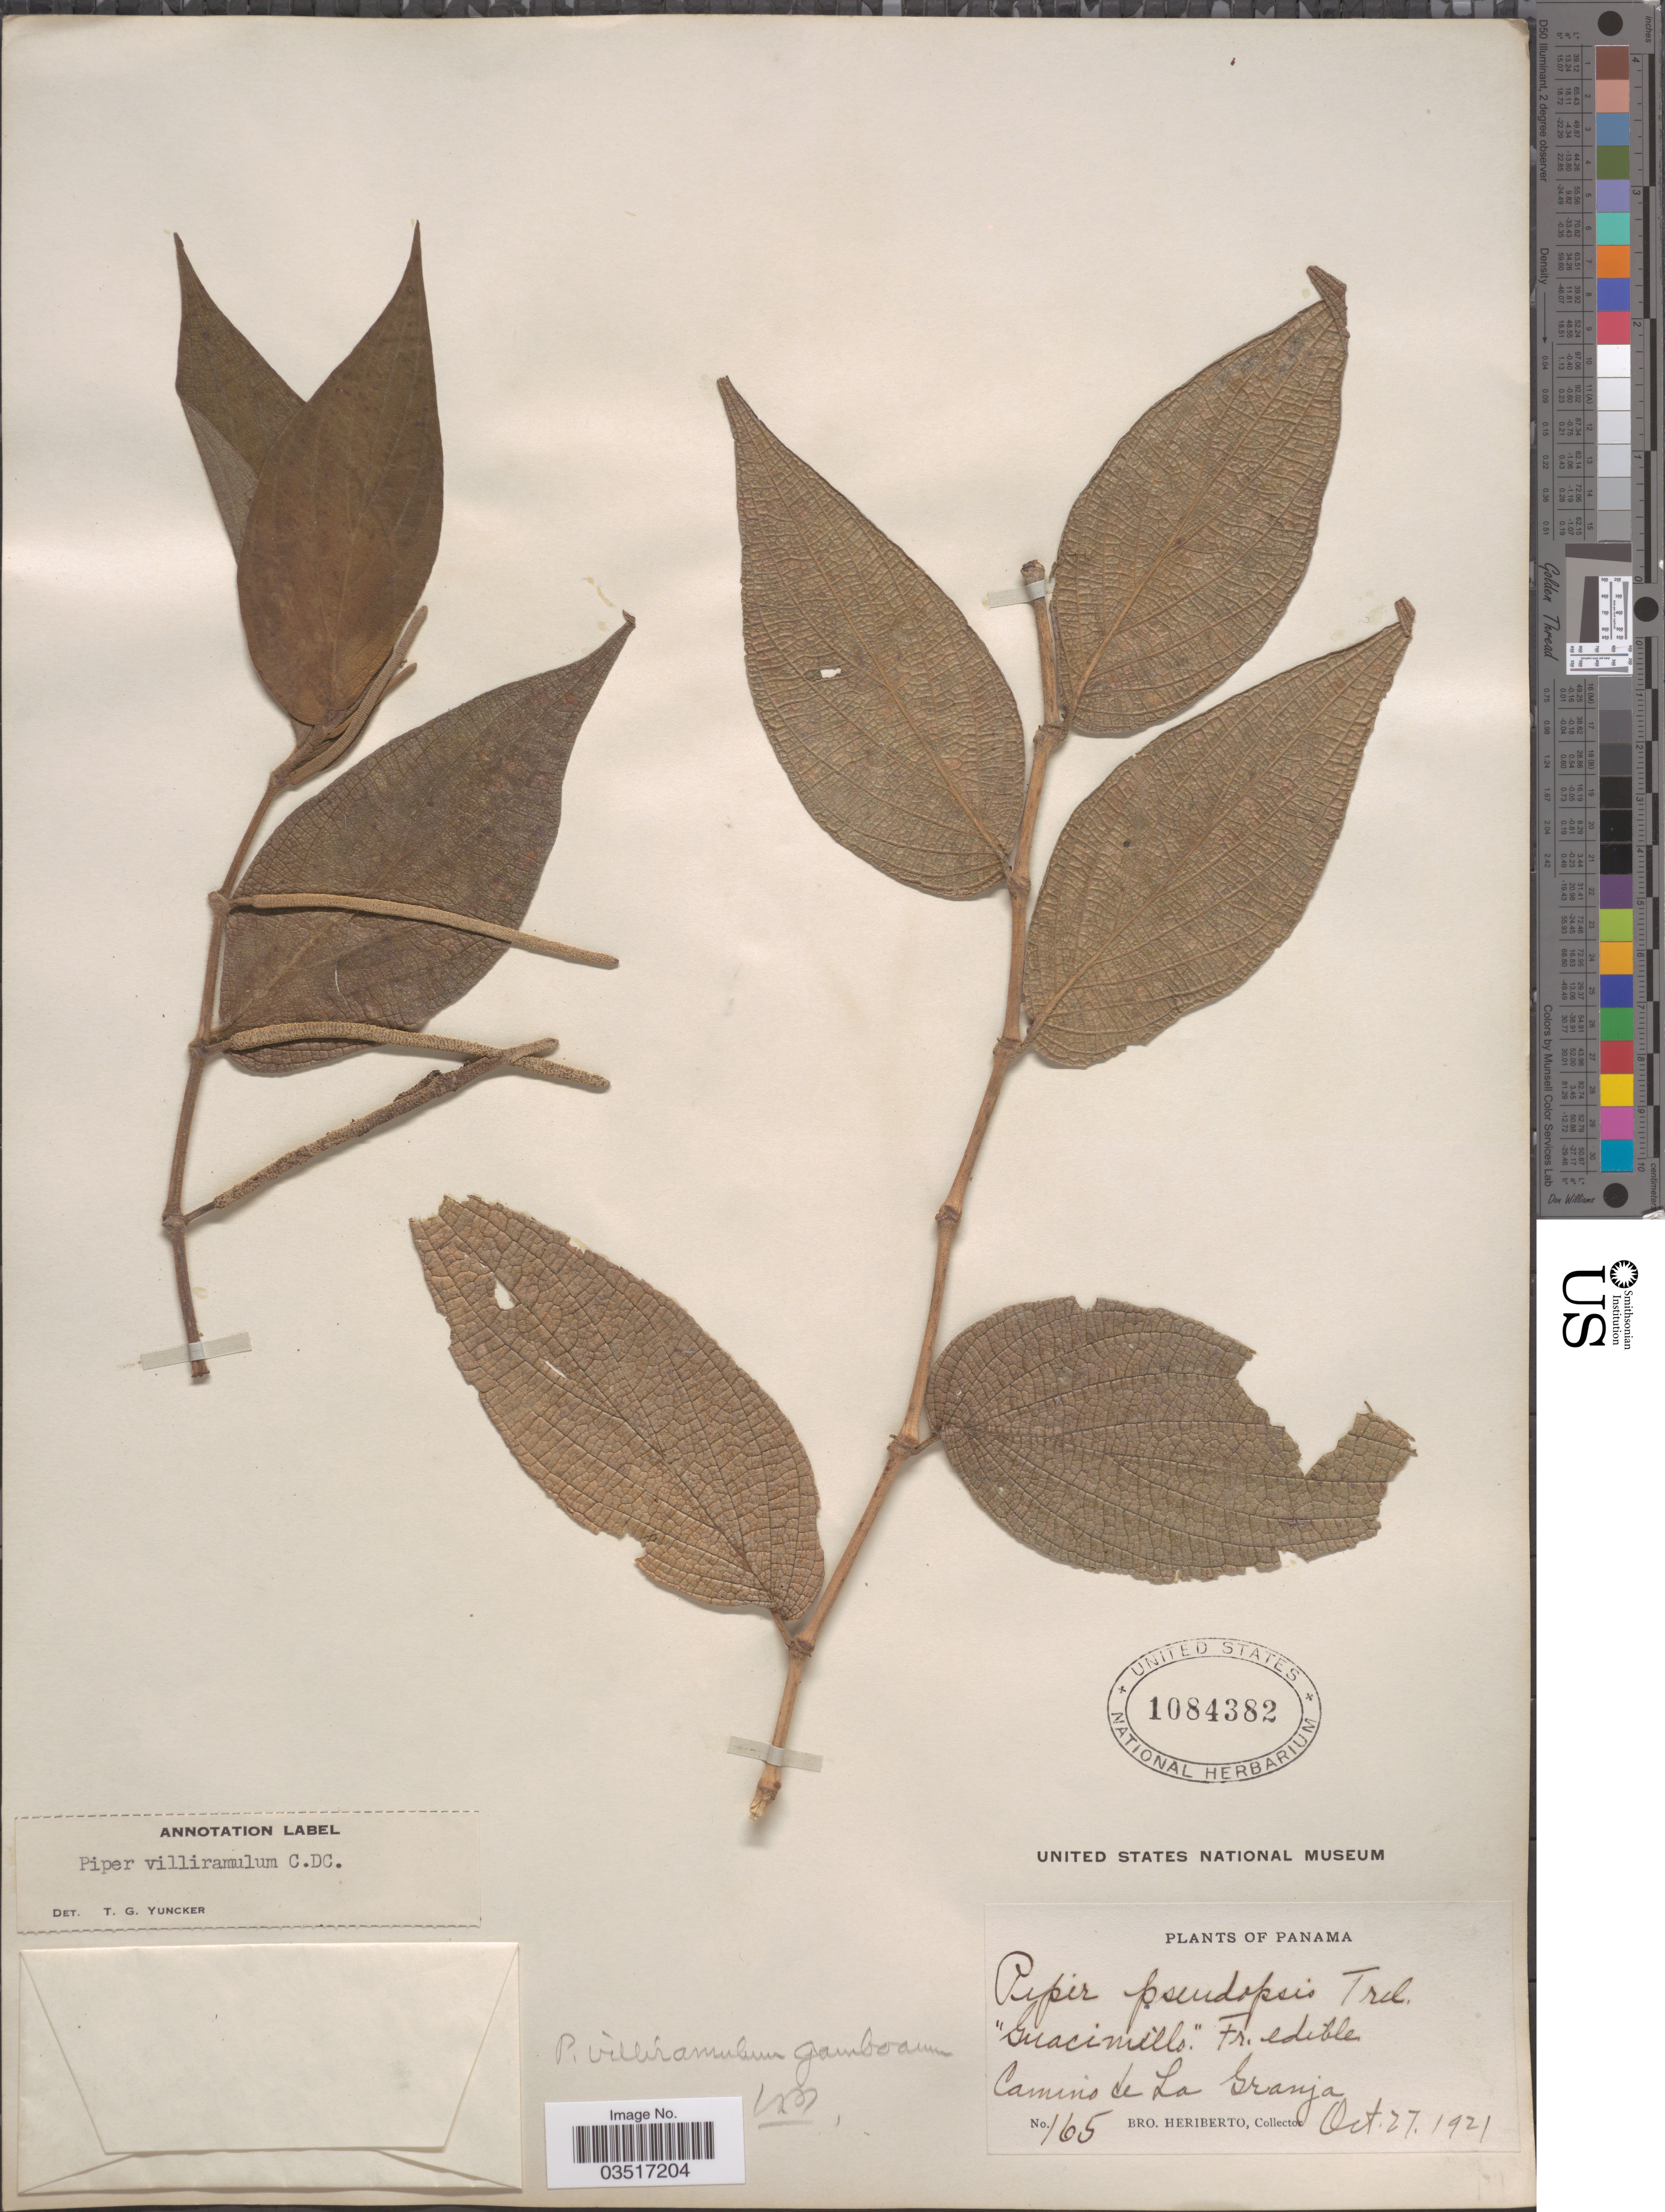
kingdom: Plantae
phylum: Tracheophyta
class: Magnoliopsida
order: Piperales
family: Piperaceae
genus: Piper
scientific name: Piper villiramulum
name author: C. DC.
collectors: B. Heriberto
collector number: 165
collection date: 1921-10-27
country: Panama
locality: Camino de La Granja.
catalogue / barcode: US 1084382